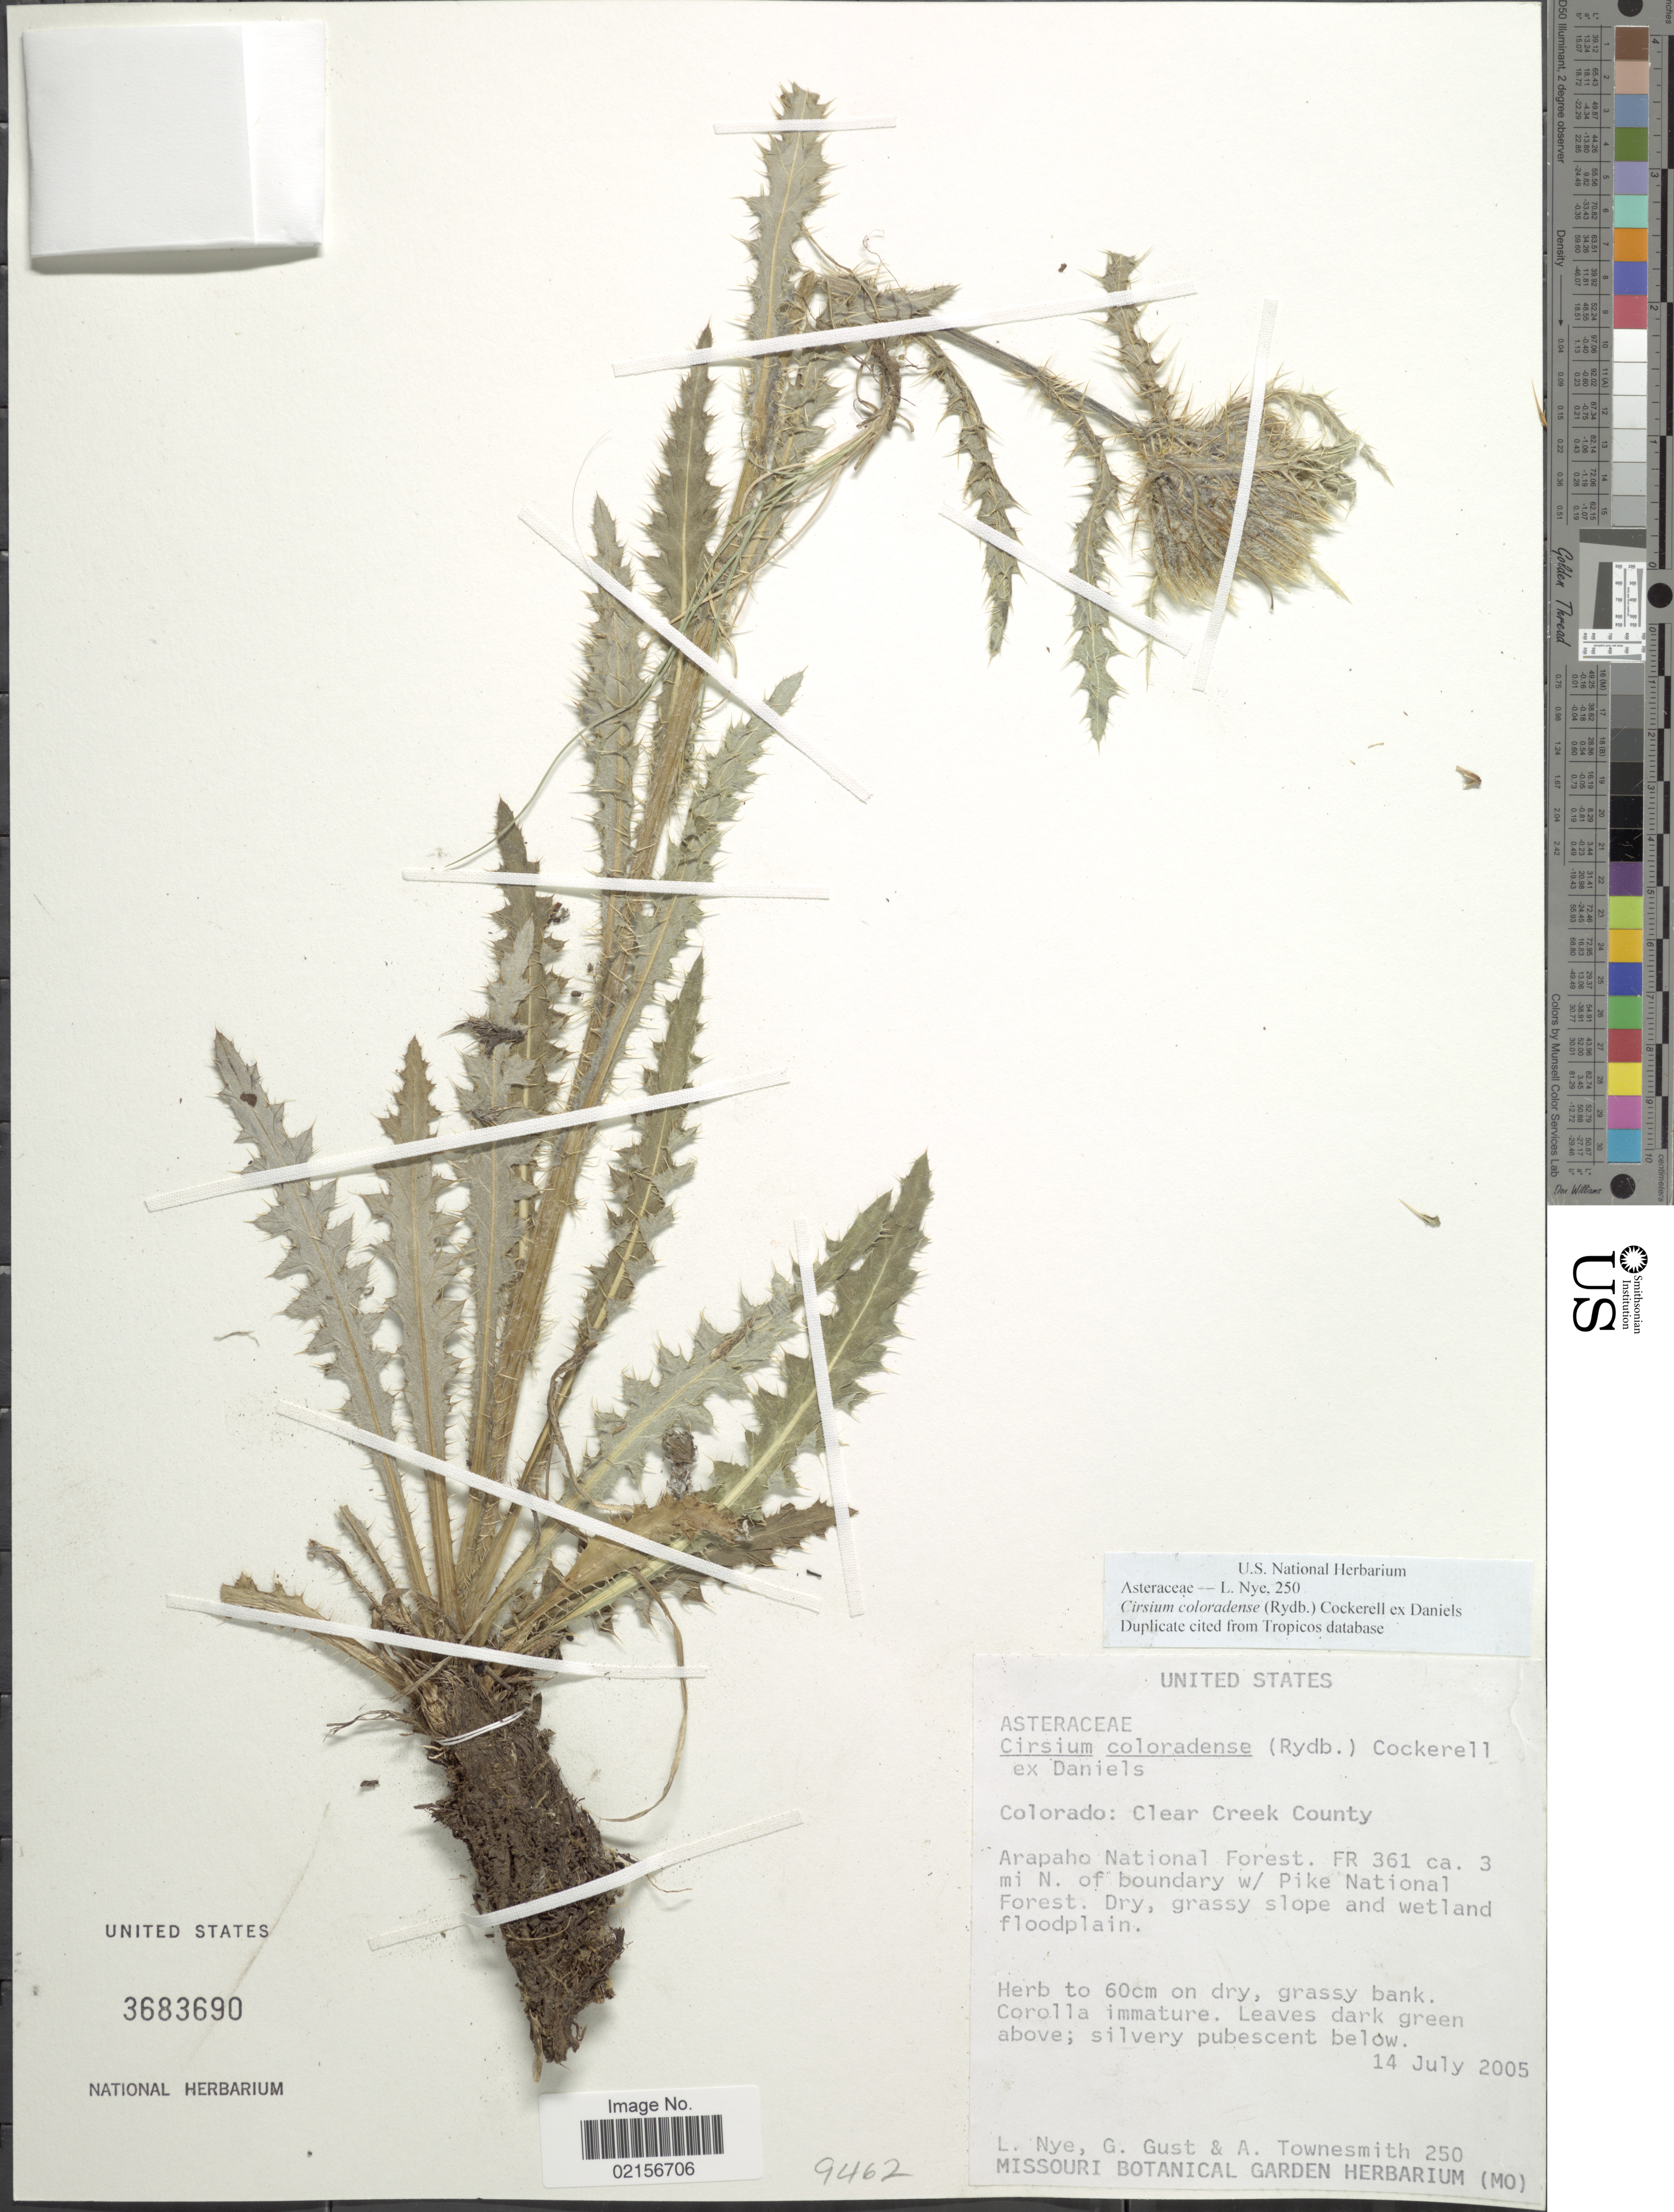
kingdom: Plantae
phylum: Tracheophyta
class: Magnoliopsida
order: Asterales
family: Asteraceae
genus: Cirsium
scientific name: Cirsium scariosum var. coloradense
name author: (Rydb.) D.J. Keil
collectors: L. Nye, G. Gust & A. Townesmith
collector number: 250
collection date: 2005-07-14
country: United States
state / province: Colorado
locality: Clear Creek County, Arapaho National Forest. FR 361 ca. 3 mi N. of boundary w/ Pike National Forest. Dry, grassy slope and wetland floodplain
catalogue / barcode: US 3683690